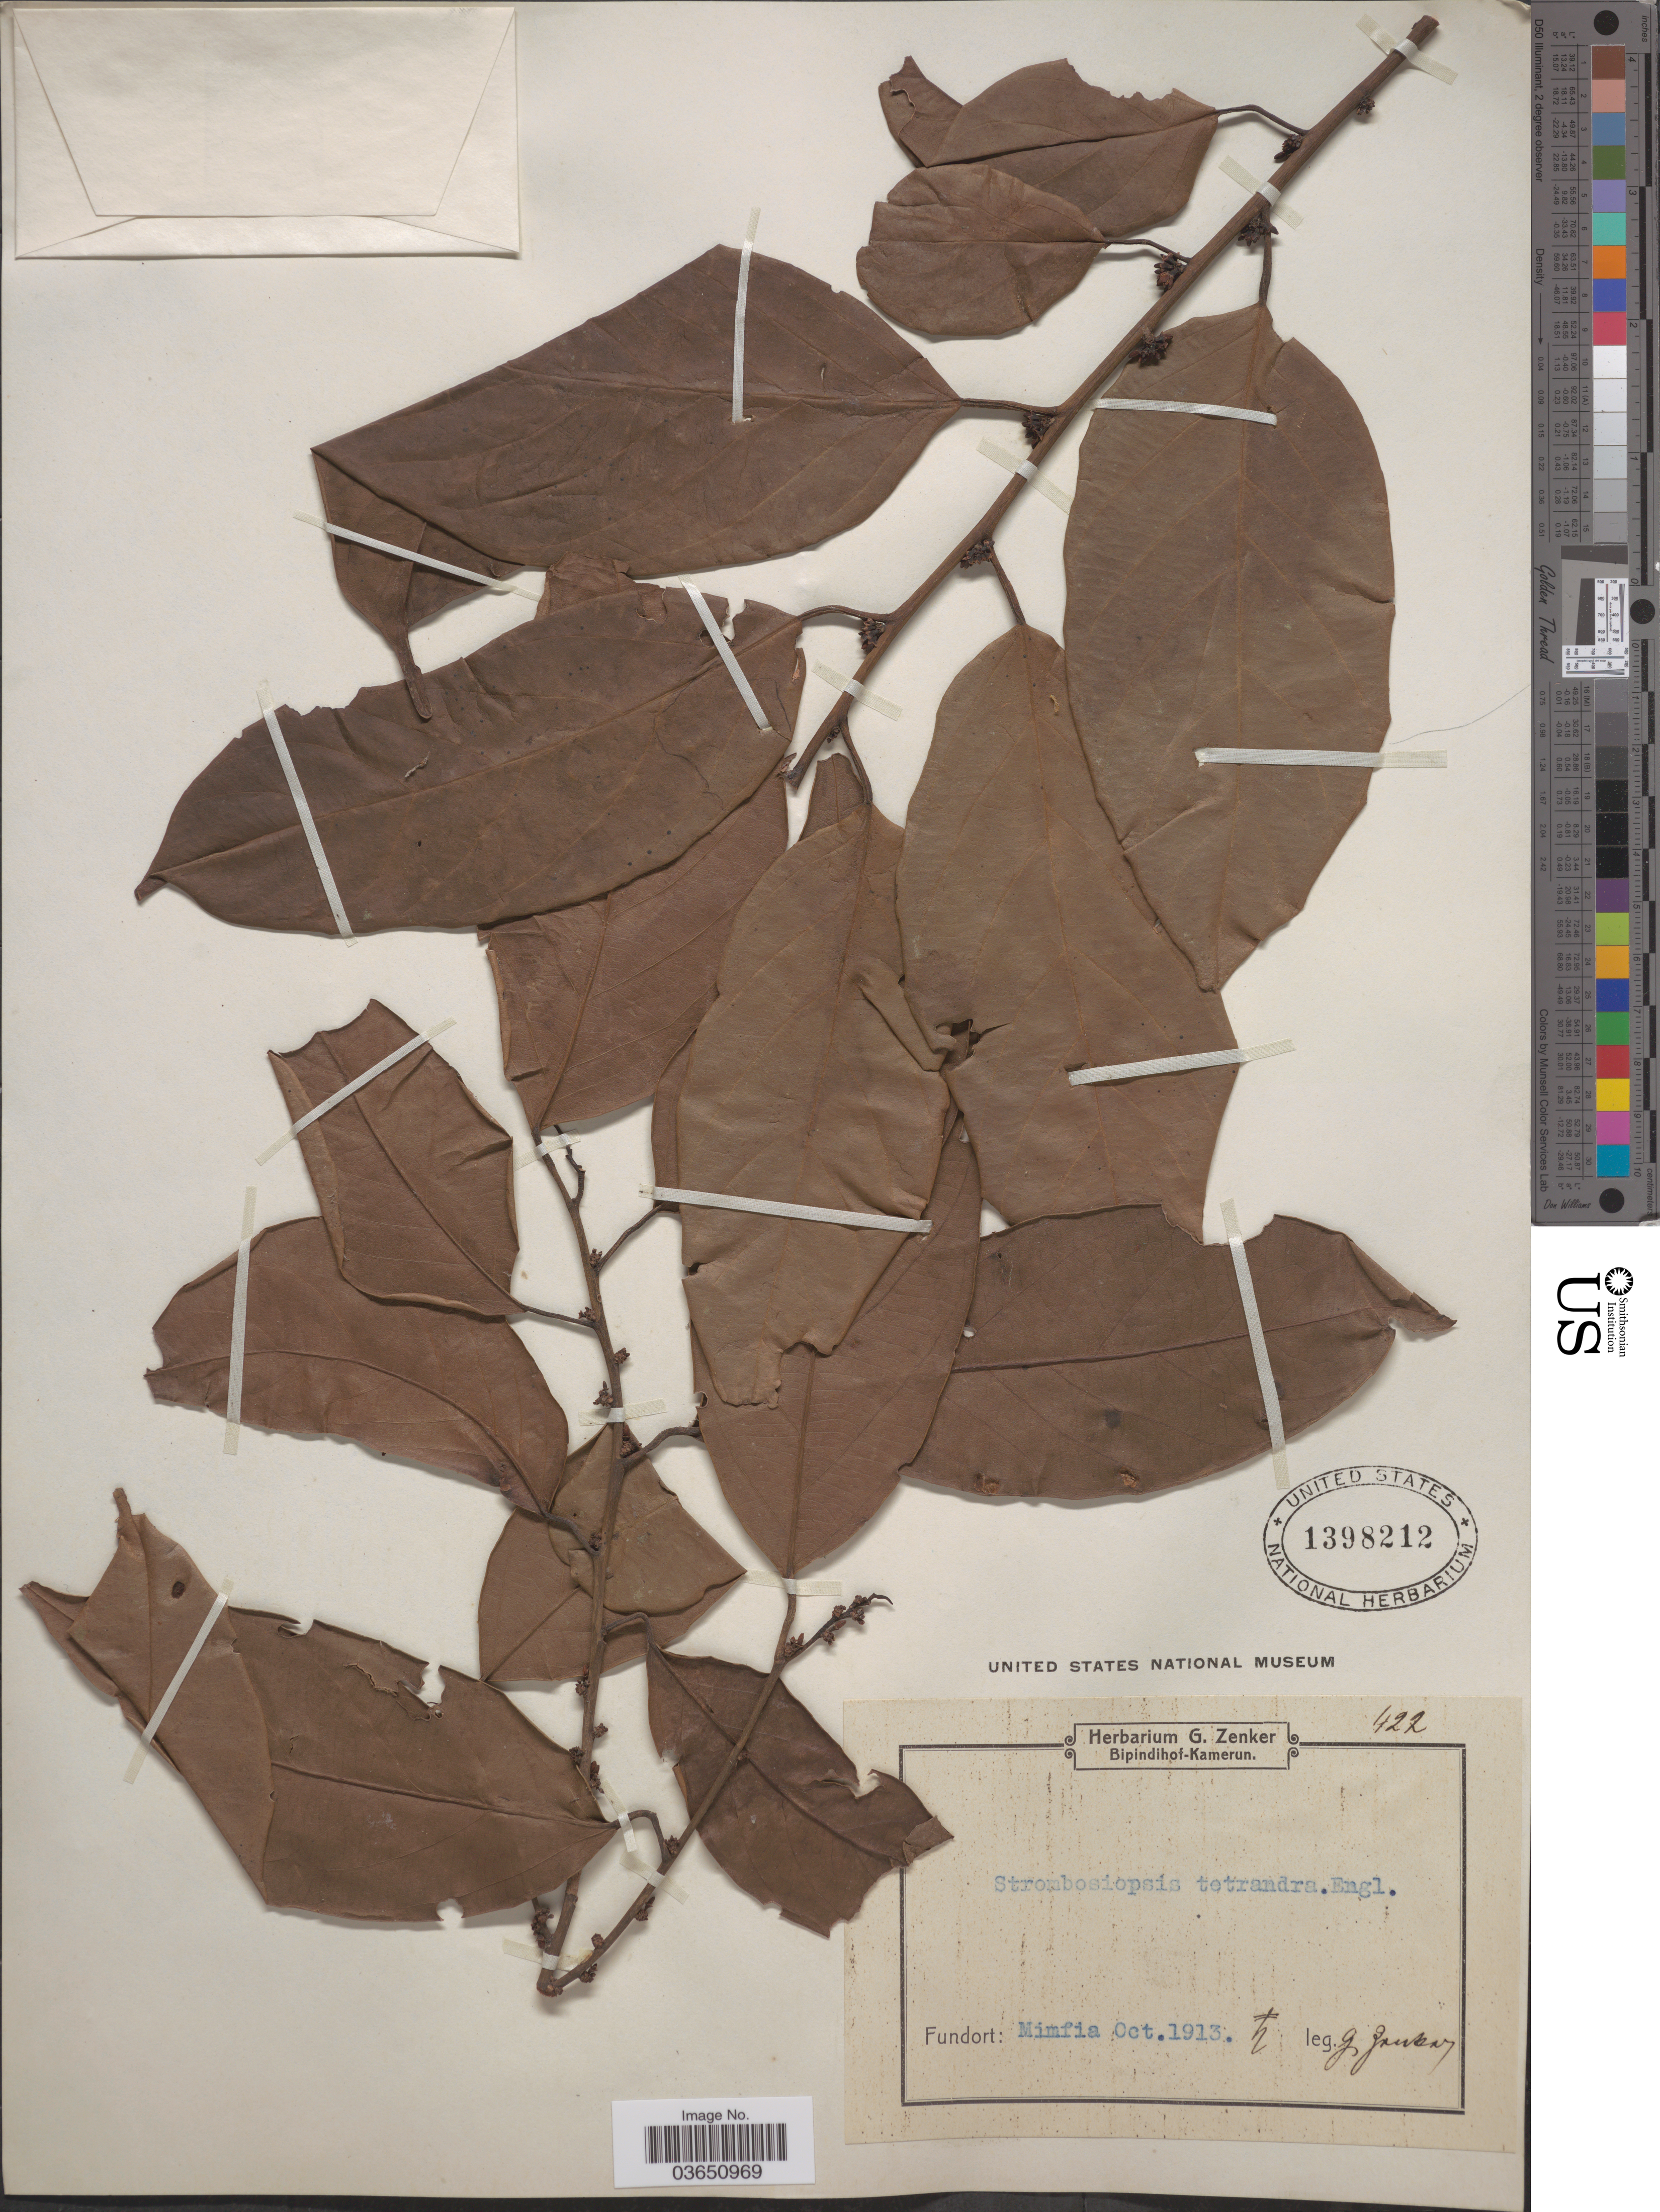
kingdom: Plantae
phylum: Tracheophyta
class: Magnoliopsida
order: Santalales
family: Strombosiaceae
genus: Strombosiopsis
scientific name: Strombosiopsis tetrandra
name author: Engl.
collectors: G. A. Zenker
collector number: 422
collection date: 1913-10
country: Cameroon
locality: Mimfia.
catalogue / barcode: US 1398212